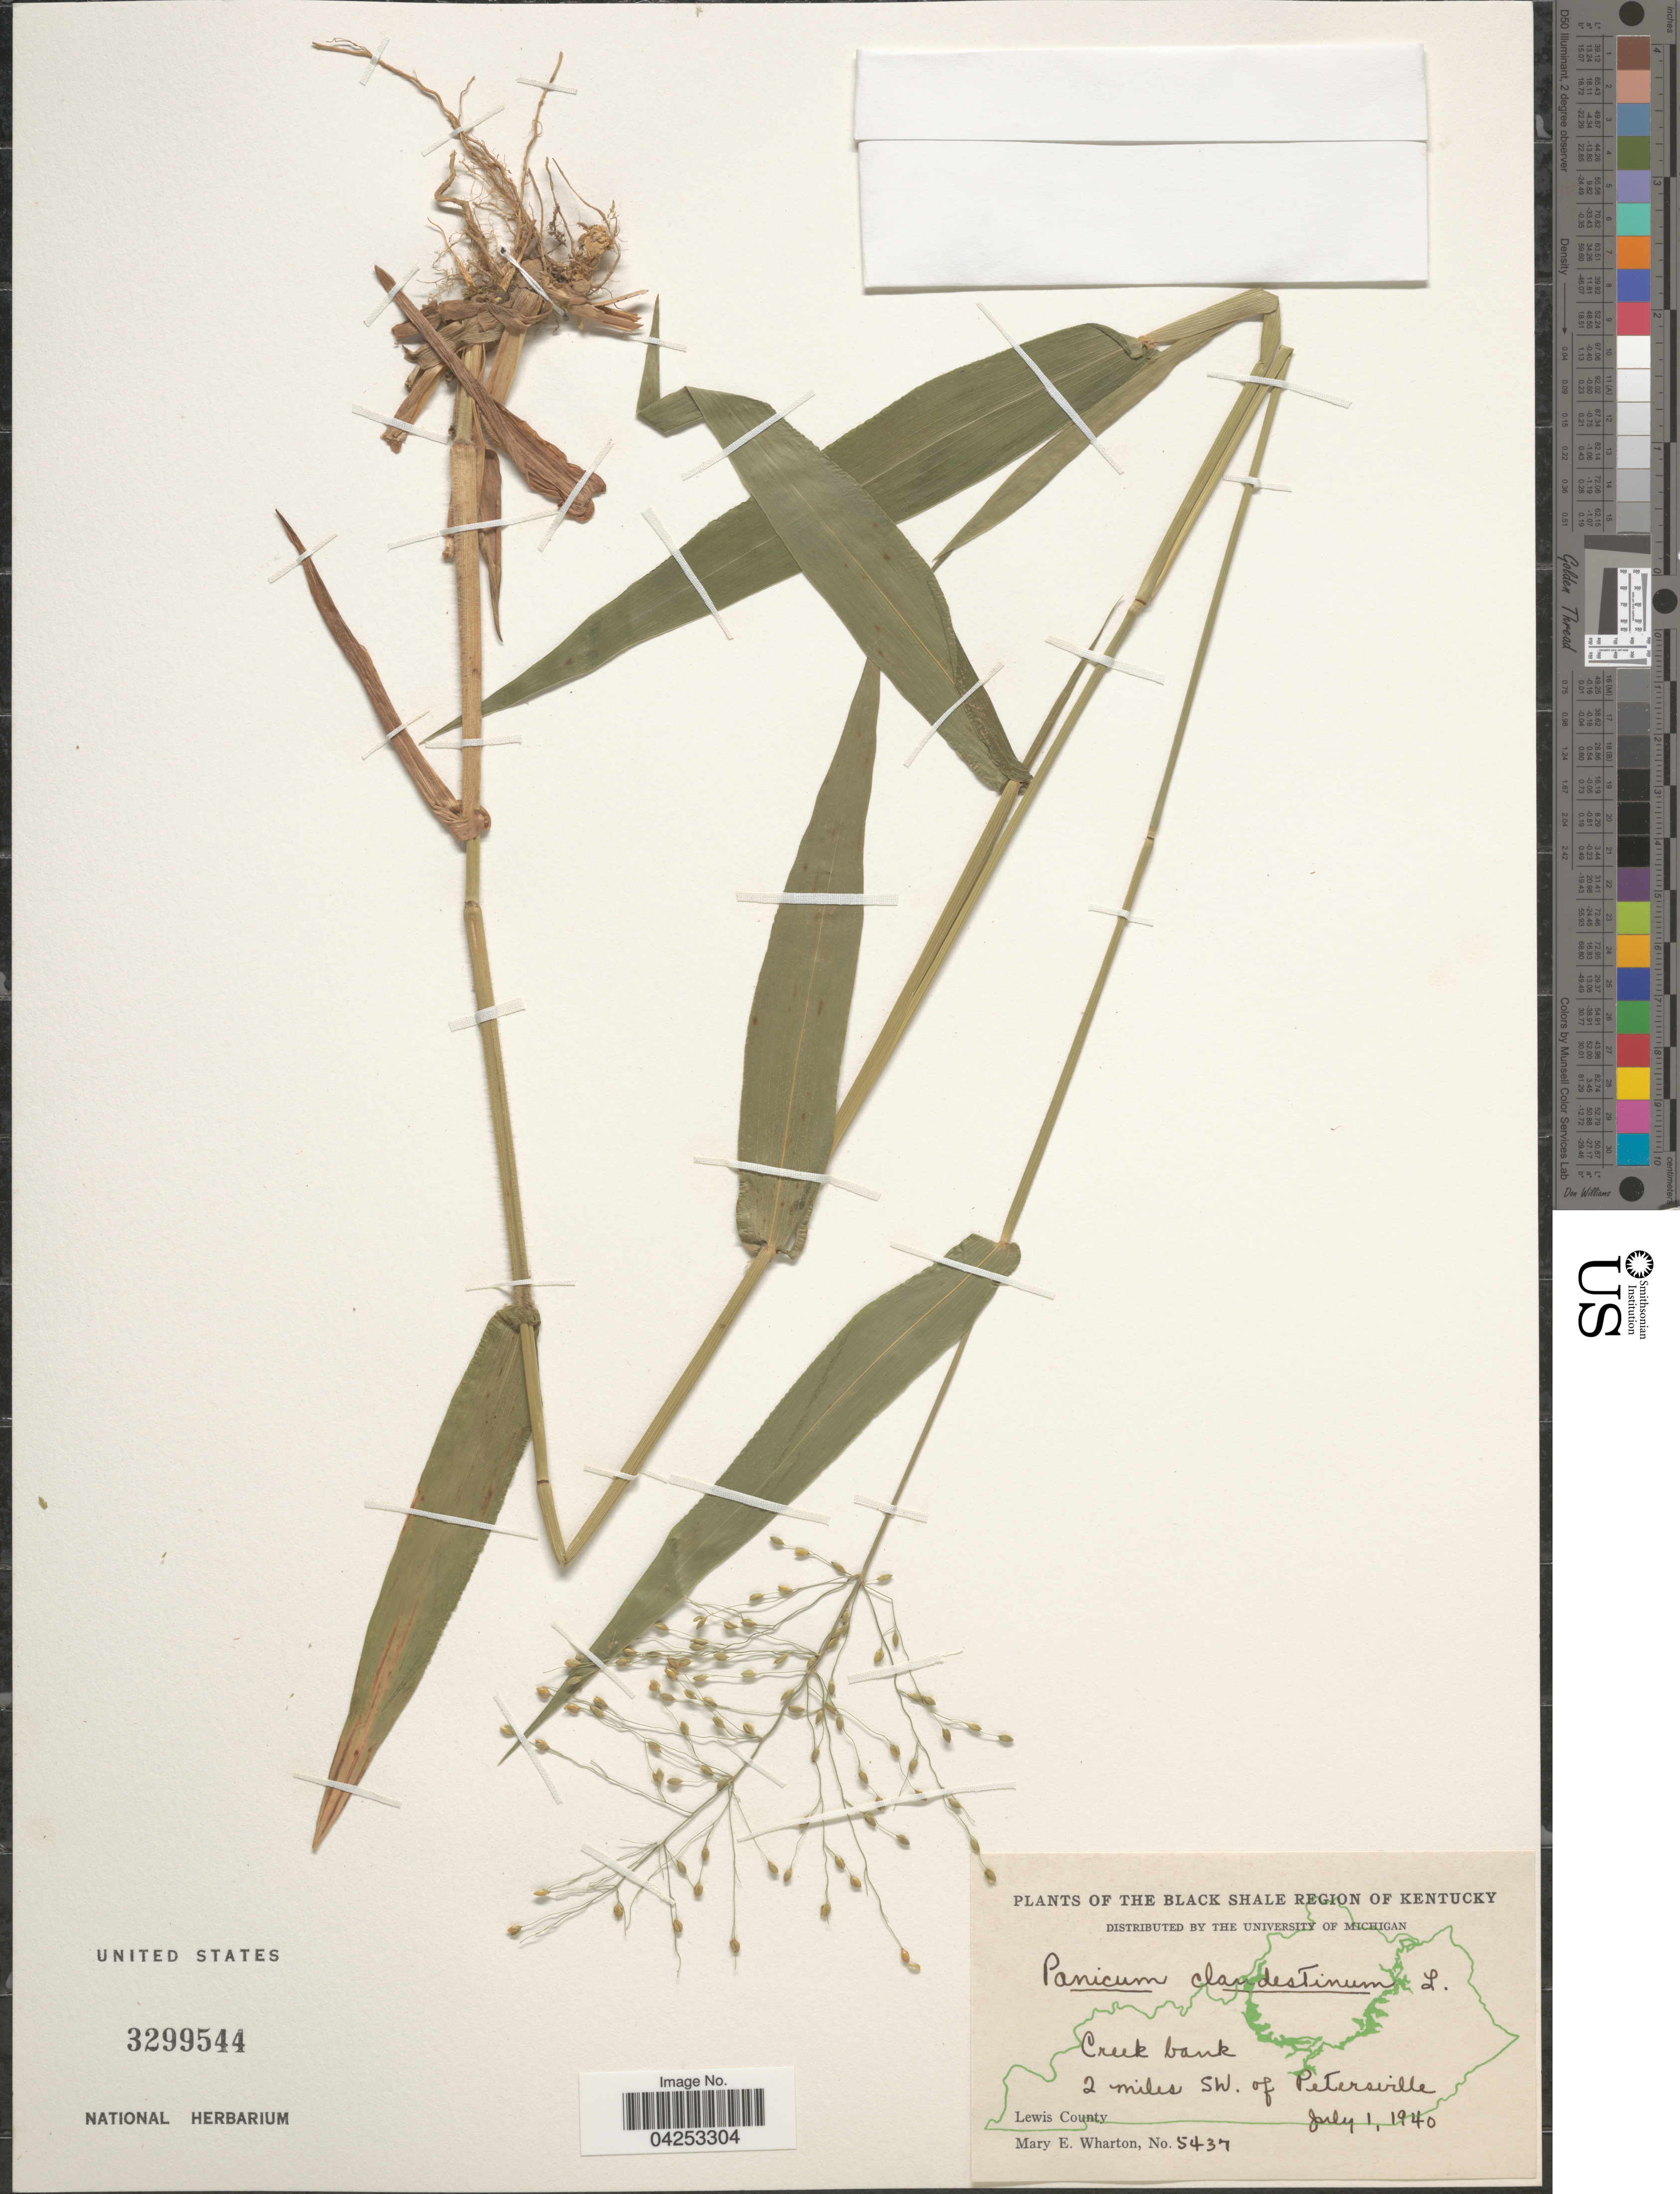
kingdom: Plantae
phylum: Tracheophyta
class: Liliopsida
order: Poales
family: Poaceae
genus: Dichanthelium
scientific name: Dichanthelium clandestinum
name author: (L.) Gould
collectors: M. Wharton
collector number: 5437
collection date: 1940-07-01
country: United States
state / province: Kentucky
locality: The Black Shale Region of Kentucky. Creek bank, 2 miles SW. of Petersville. Lewis County.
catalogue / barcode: US 3299544